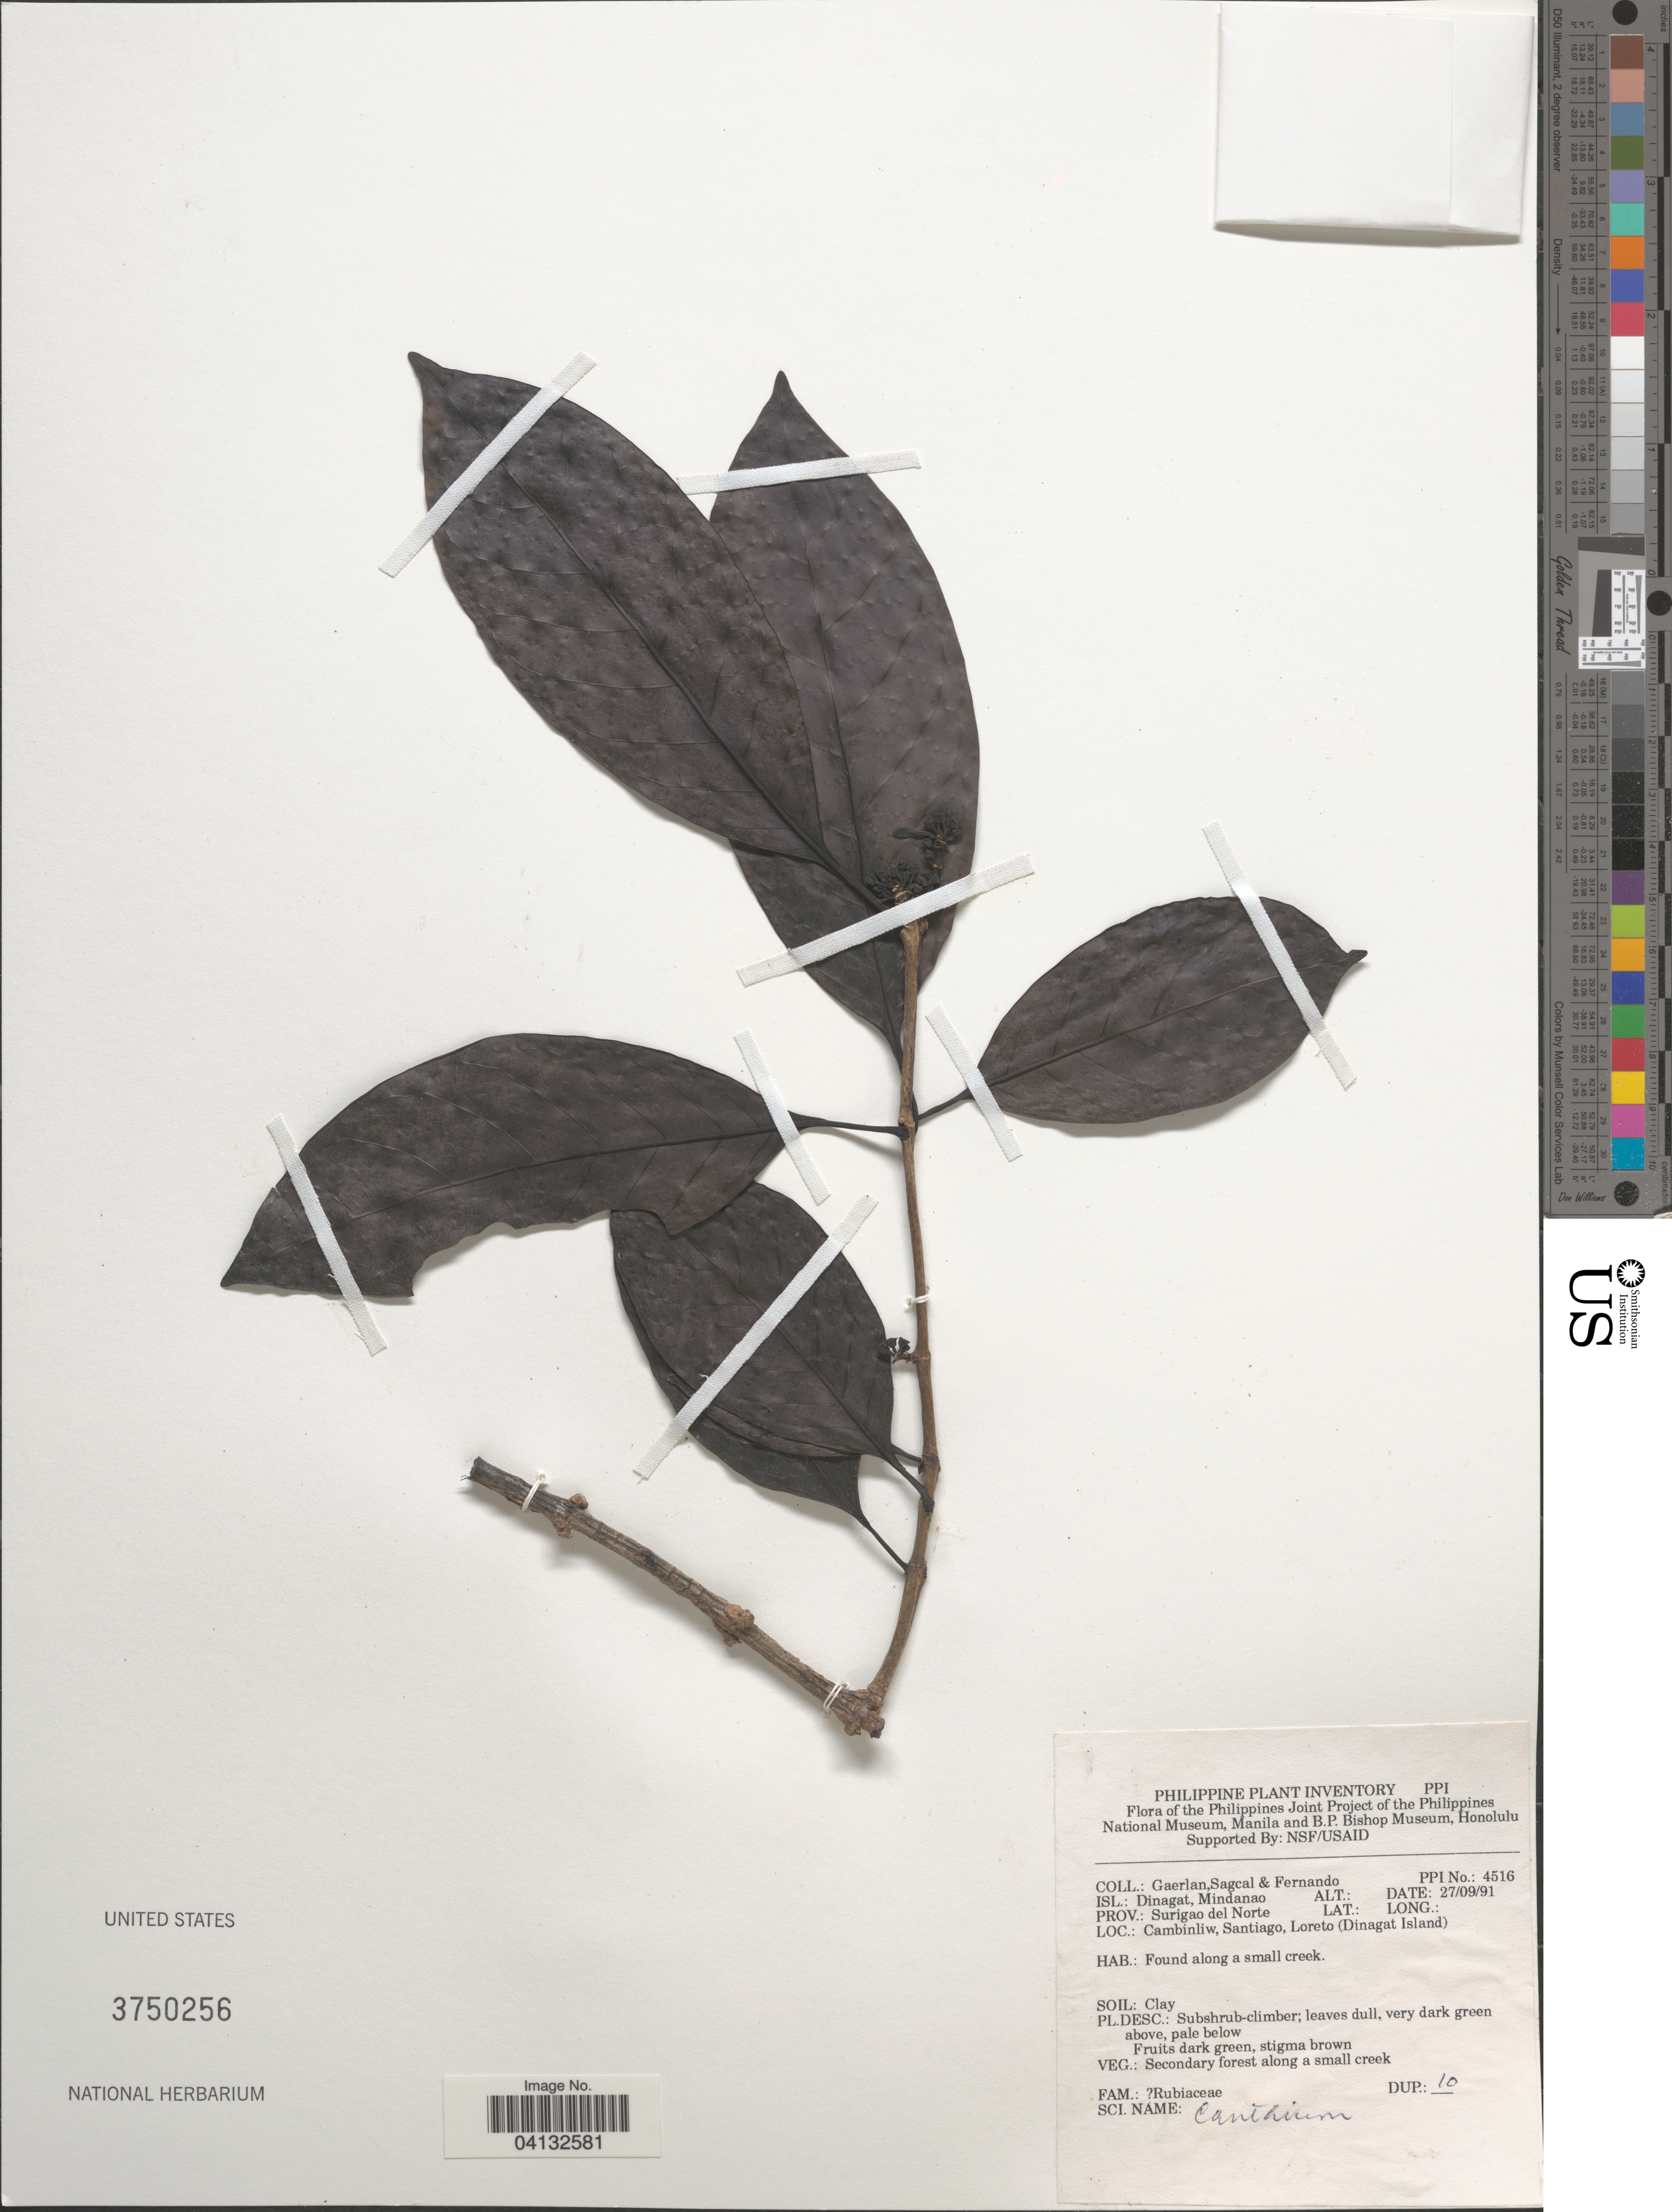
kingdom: Plantae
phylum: Tracheophyta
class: Magnoliopsida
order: Gentianales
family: Rubiaceae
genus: Bridsonia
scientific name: Bridsonia chamaedendrum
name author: (Kuntze) Verstraete & A.E. van Wyk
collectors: Gaerlan, E. Sagcal & -- Fernando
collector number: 4516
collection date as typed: Transcribed d/m/y: 27/9/91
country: Philippines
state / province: Caraga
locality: Isl.: Dinagat, Mindanao. Prov.: Surigao del Norte. Cambinliw, Santiago, Loreto (Dinagat Island).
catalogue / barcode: US 3750256